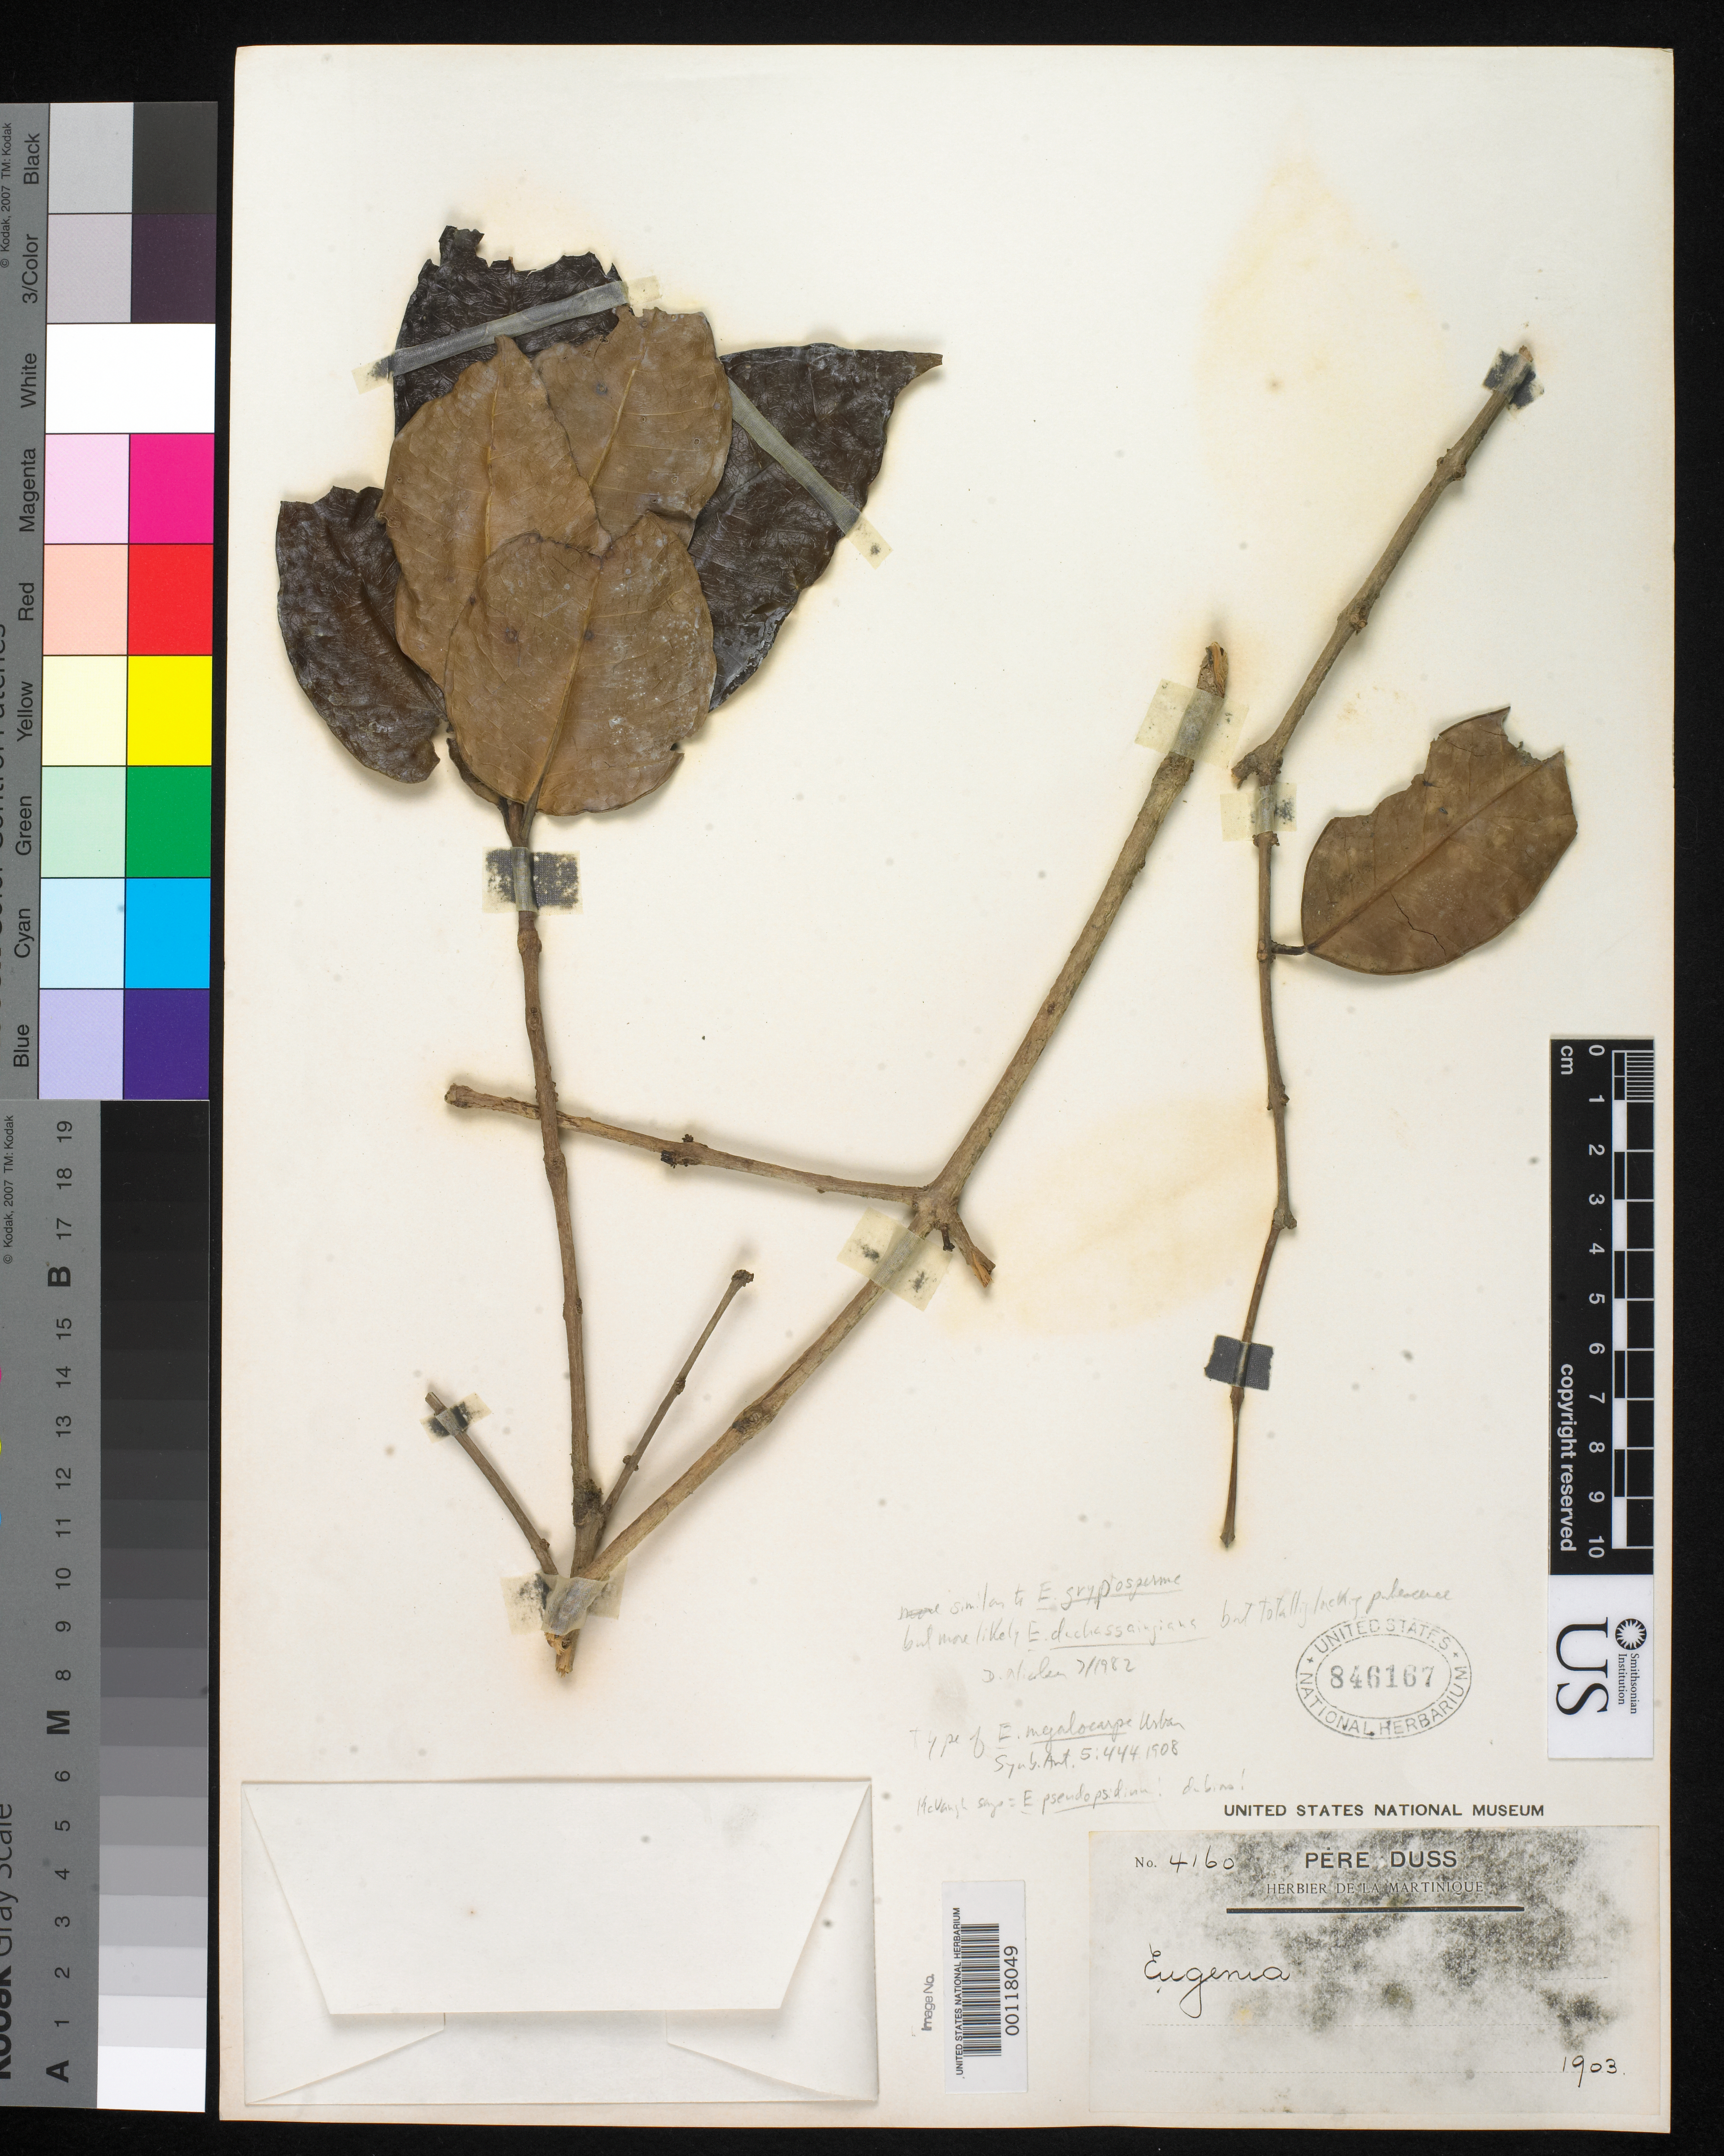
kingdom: Plantae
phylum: Tracheophyta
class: Magnoliopsida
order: Myrtales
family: Myrtaceae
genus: Eugenia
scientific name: Eugenia megalocarpa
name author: Urb.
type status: Isotype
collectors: Père Duss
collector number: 4160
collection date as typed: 1903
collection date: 1903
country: Martinique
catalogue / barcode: US 846167